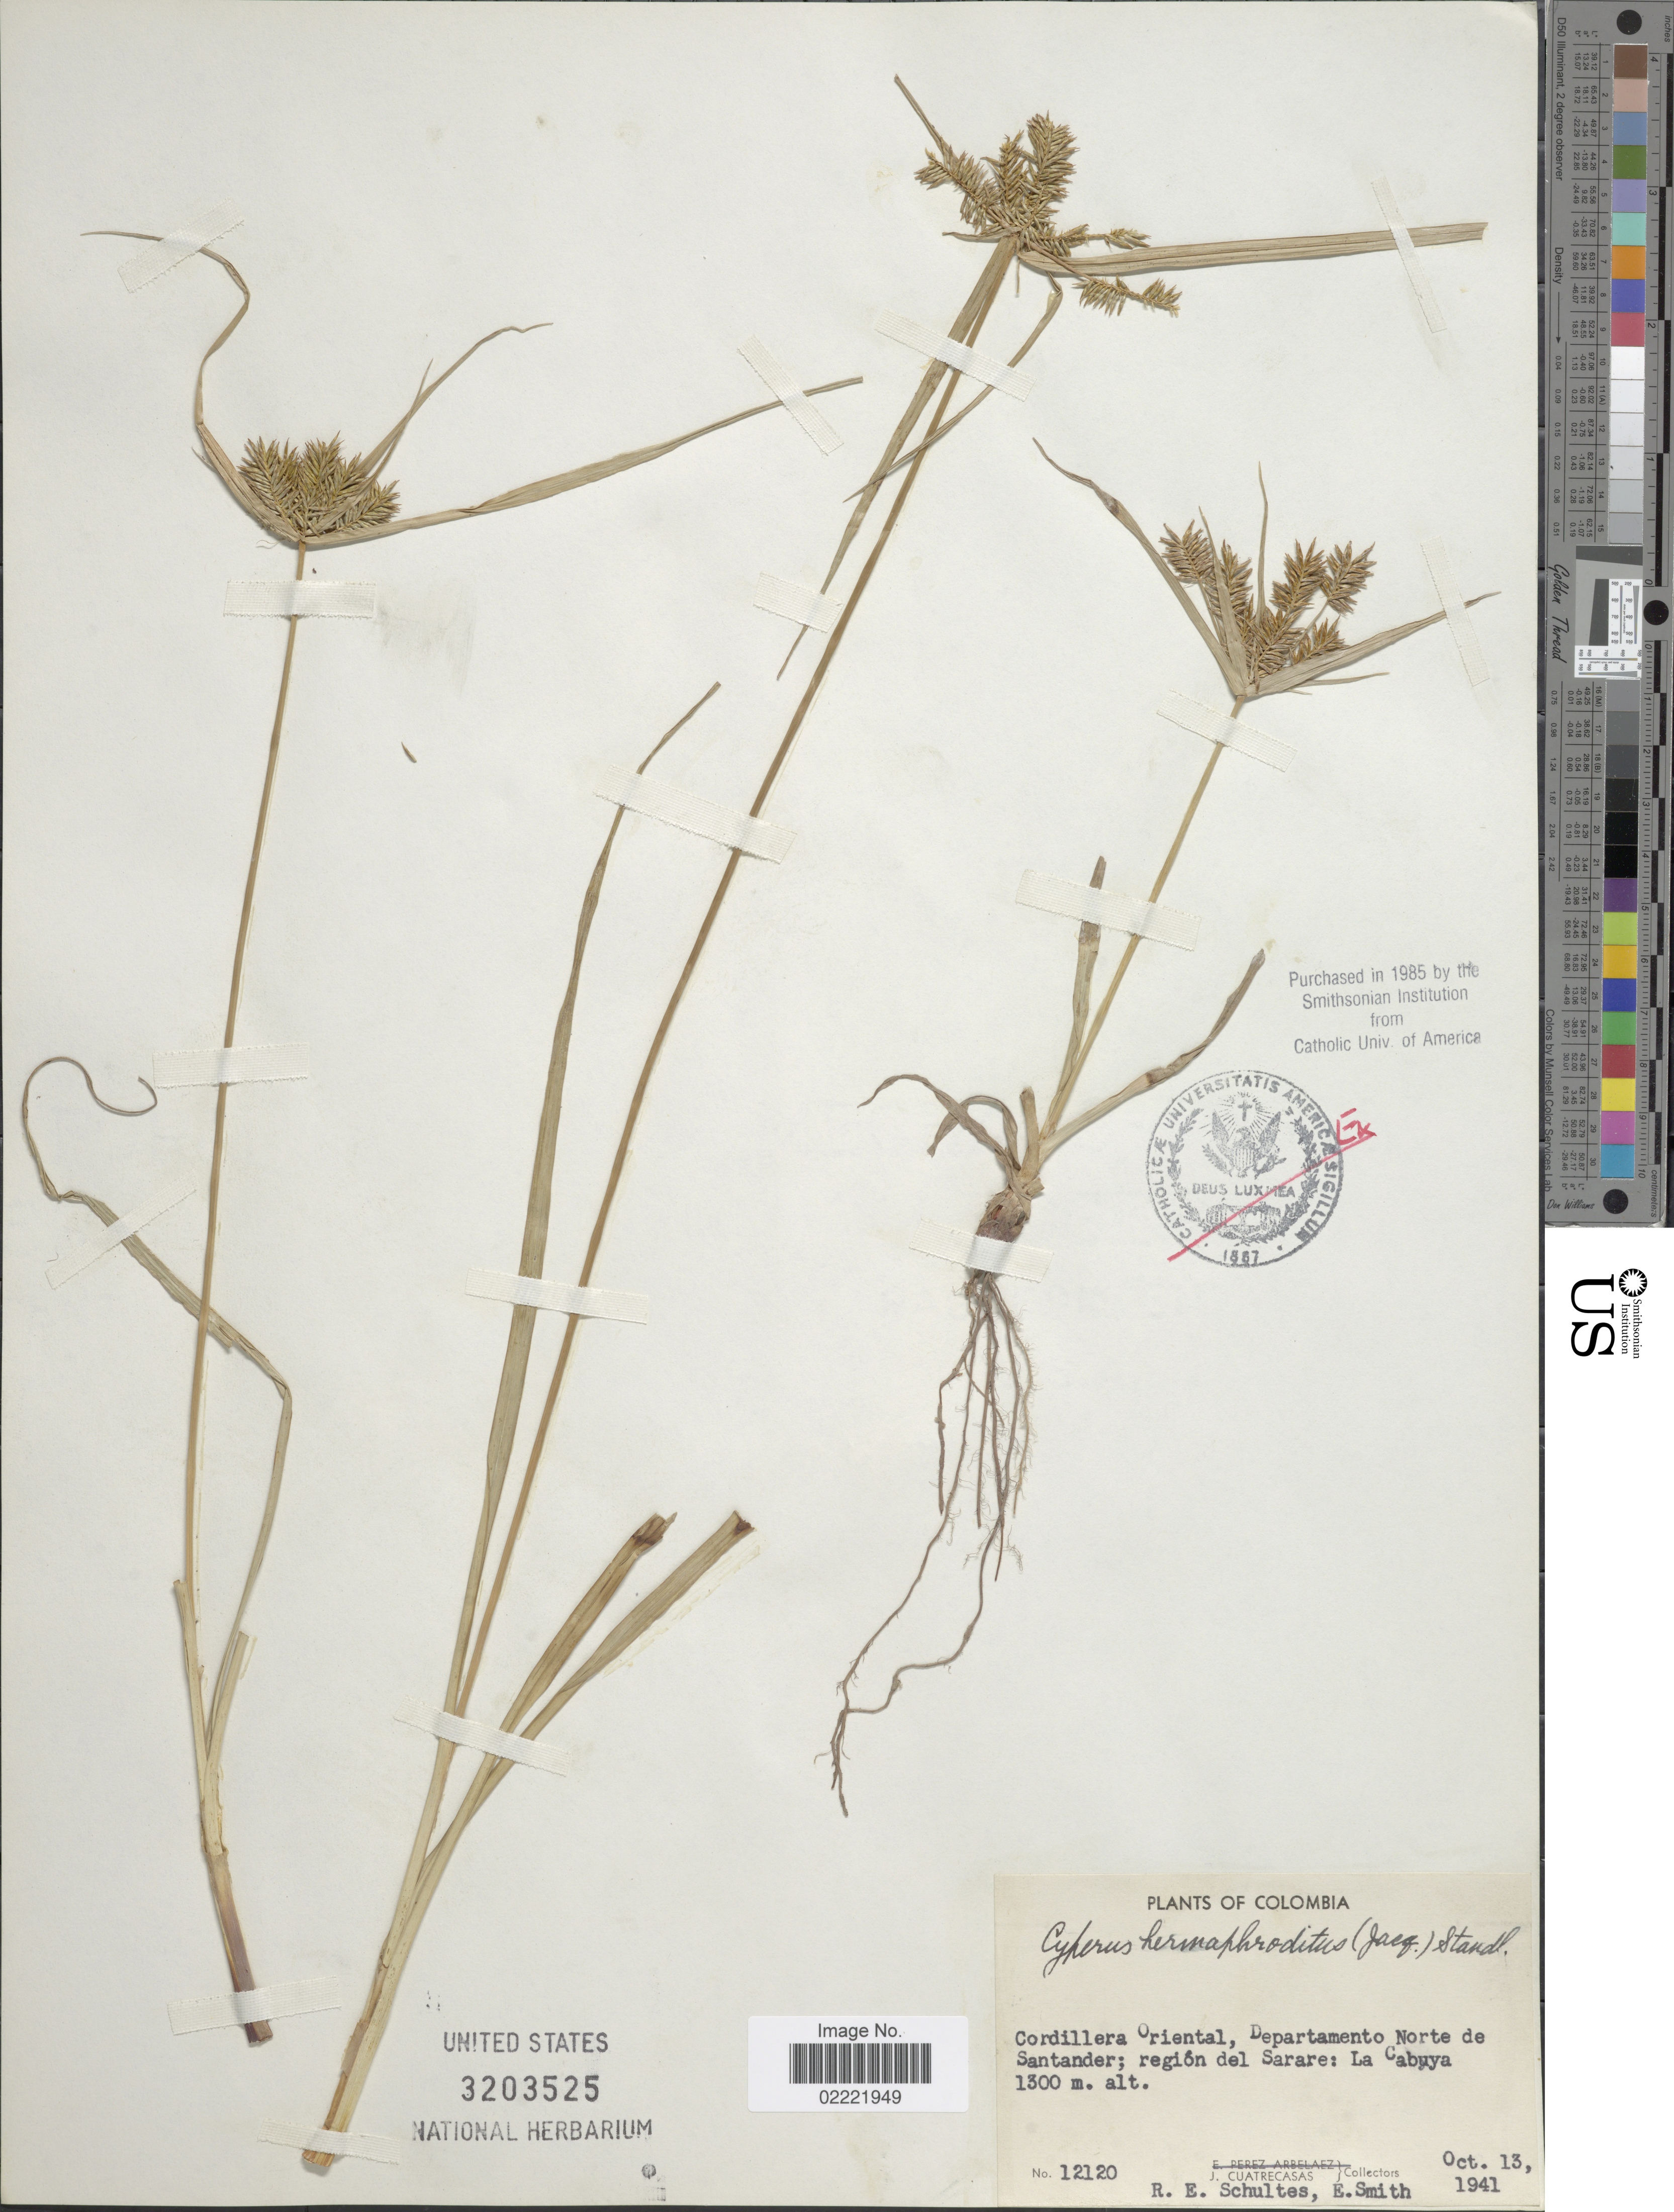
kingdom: Plantae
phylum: Tracheophyta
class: Liliopsida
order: Poales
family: Cyperaceae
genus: Cyperus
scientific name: Cyperus hermaphroditus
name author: (Jacq.) Standl.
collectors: J. Cuatrecasas, R. E. Schultes & E. Smith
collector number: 12120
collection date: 1941-10-13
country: Colombia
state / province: Norte de Santander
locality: Cordillera Oriental, region del Sarare: La Cabuya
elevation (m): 1300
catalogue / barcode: US 3203525